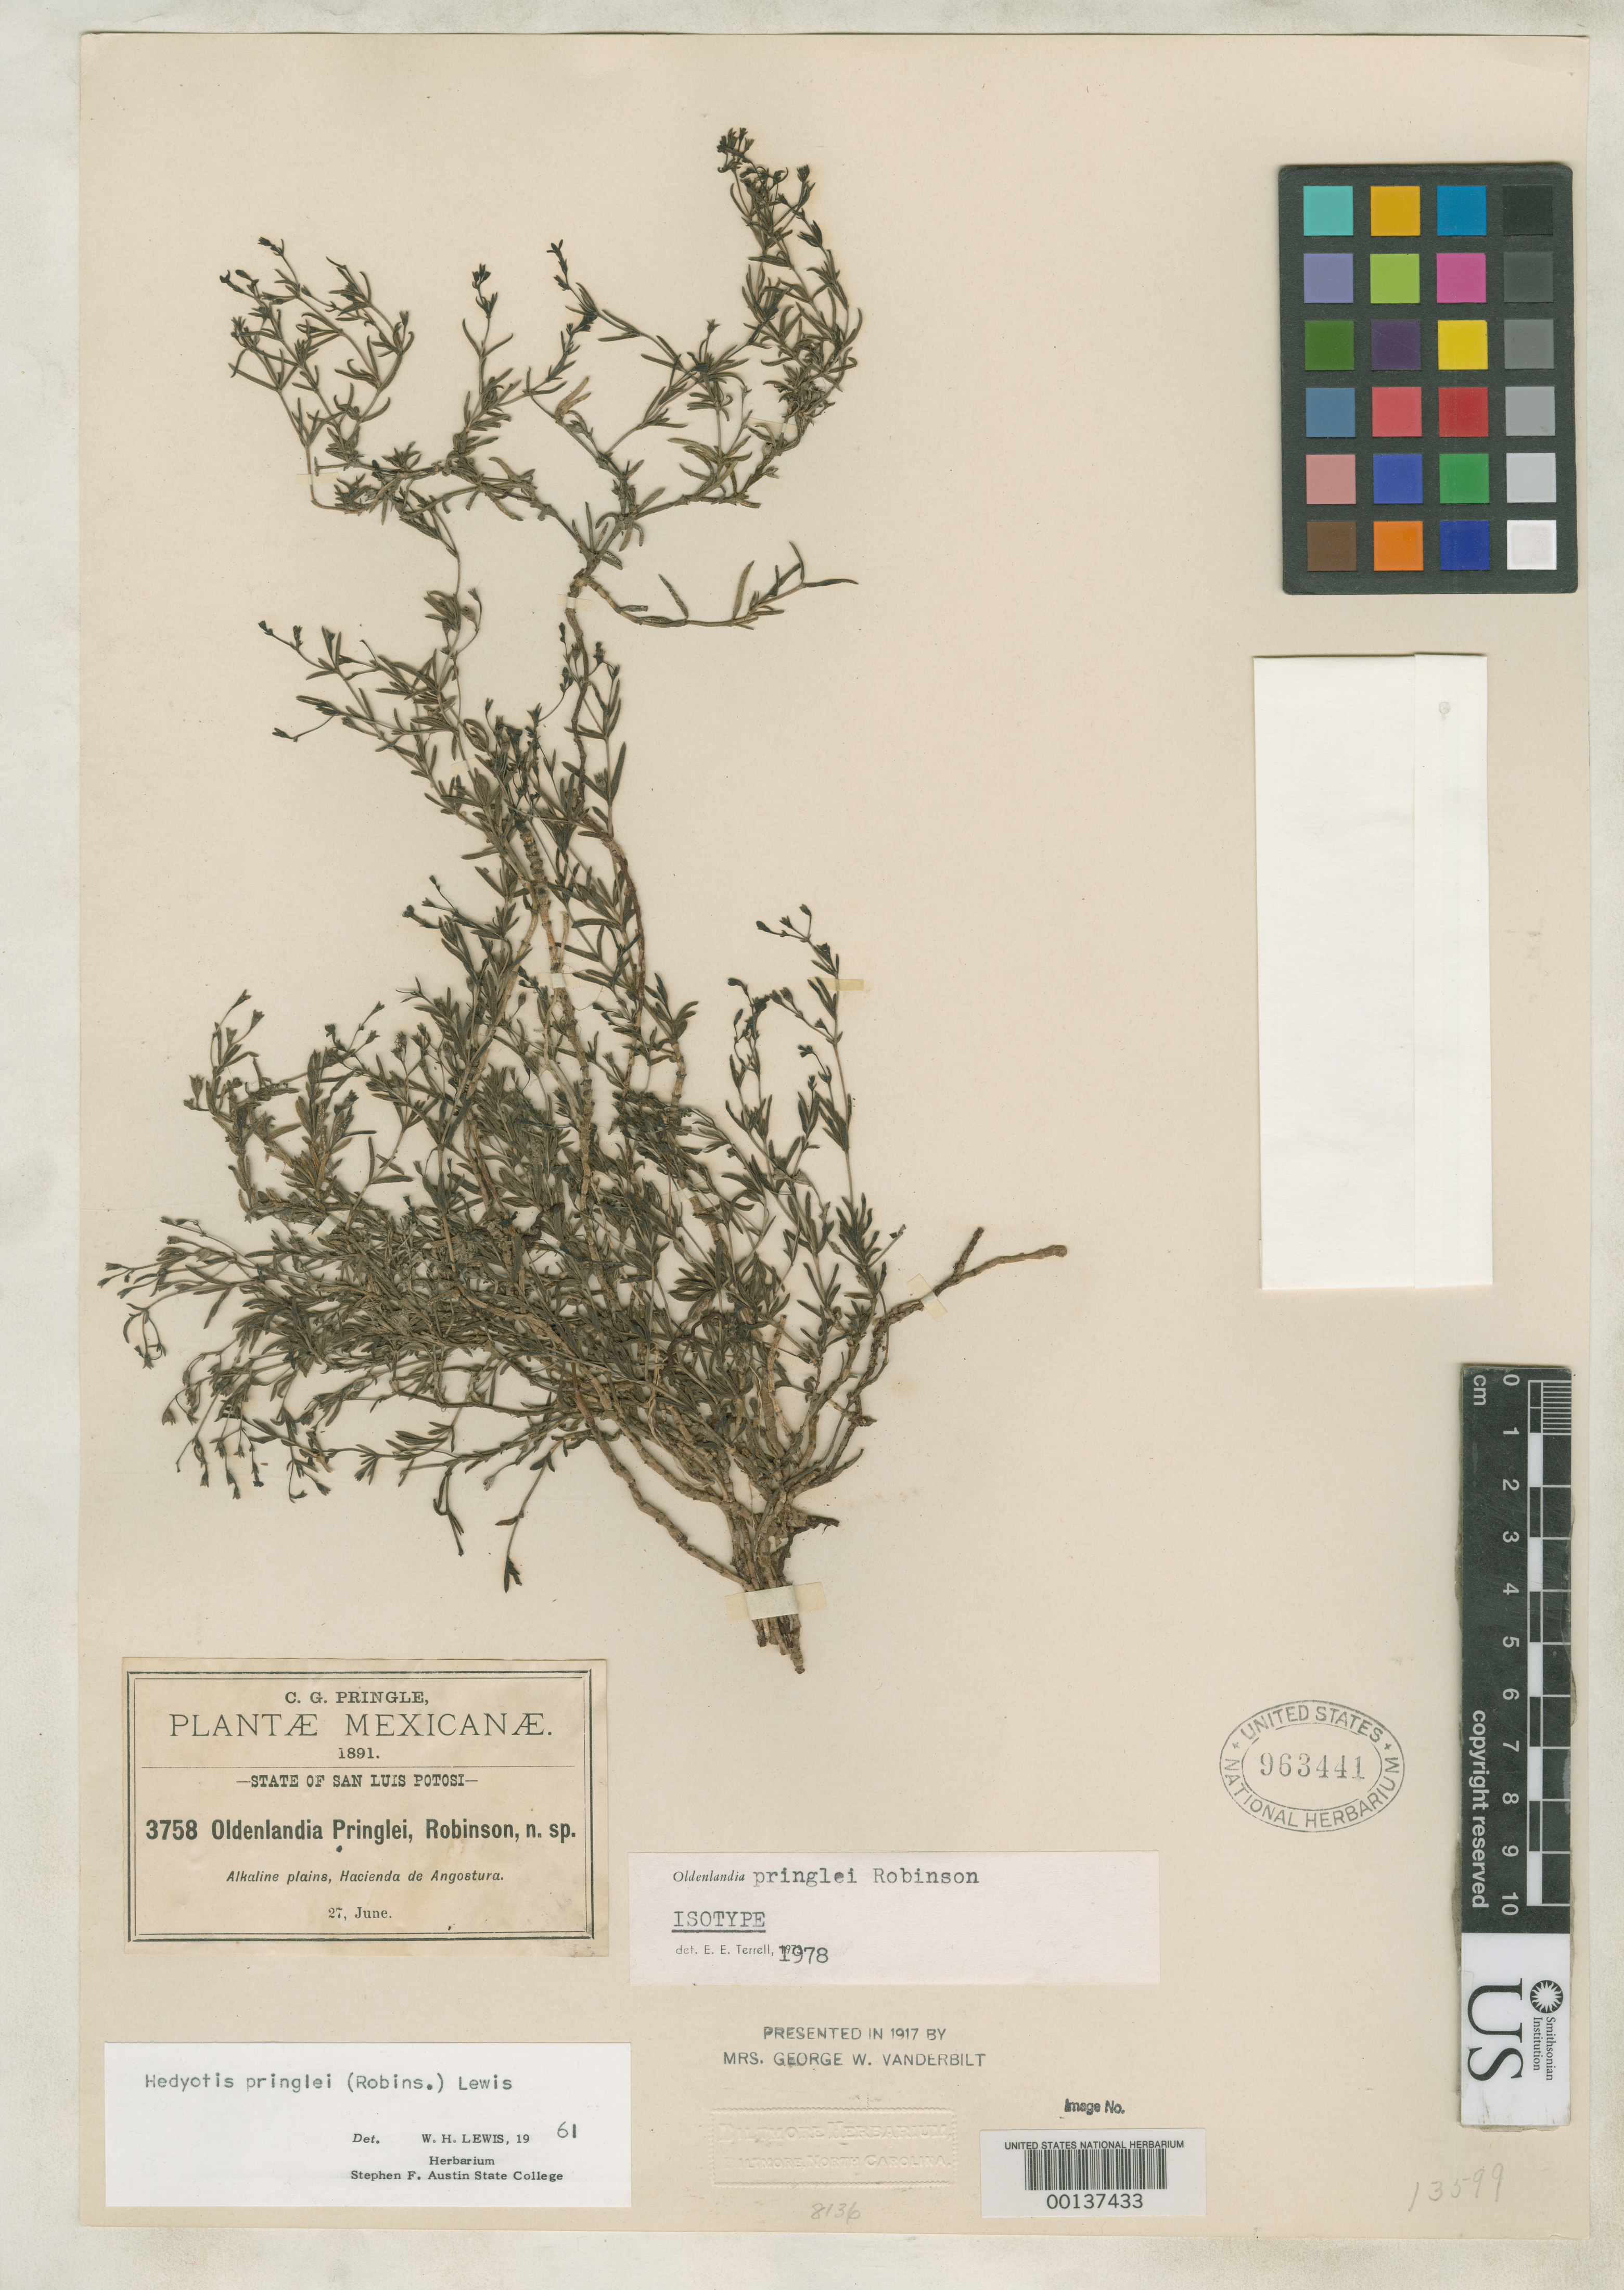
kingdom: Plantae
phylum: Tracheophyta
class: Magnoliopsida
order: Gentianales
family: Rubiaceae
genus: Oldenlandia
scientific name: Oldenlandia pringlei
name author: B.L. Rob.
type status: Isotype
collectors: C. G. Pringle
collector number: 3758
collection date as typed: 27 Jun 1891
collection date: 1891-06-27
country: Mexico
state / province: San Luis Potosi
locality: Hacienda de Angostura.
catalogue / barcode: US 963441